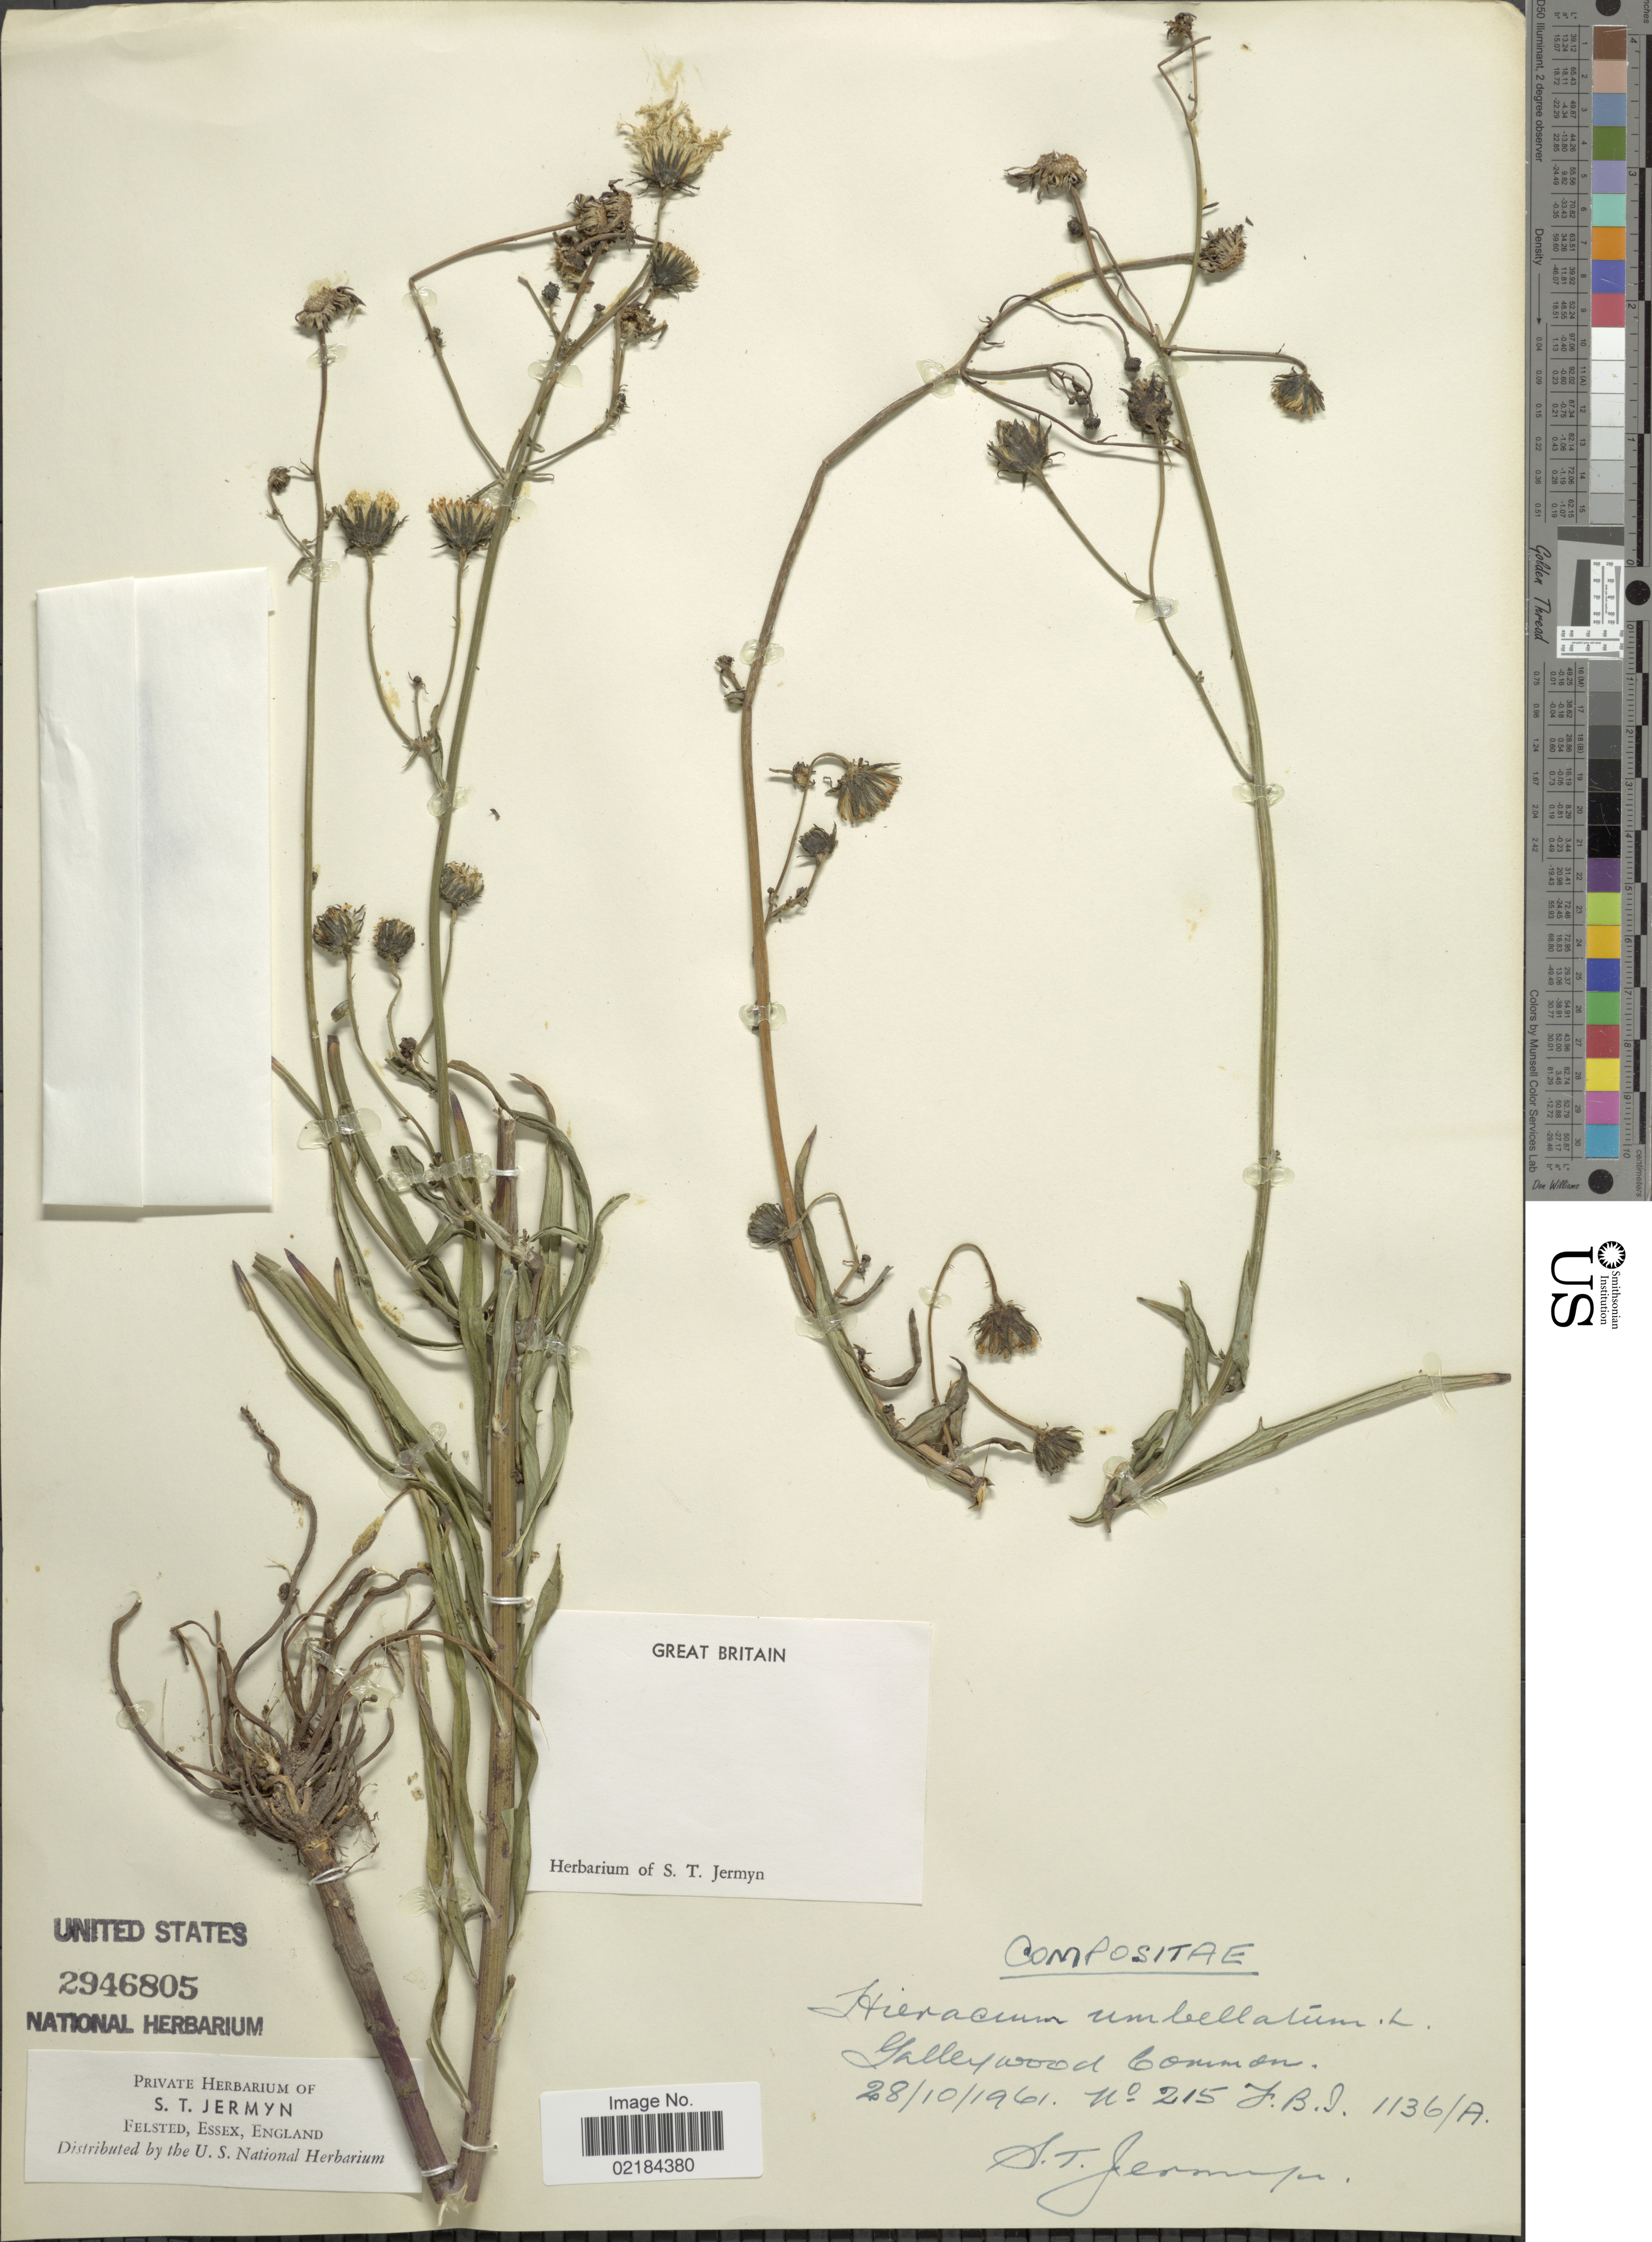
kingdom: Plantae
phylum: Tracheophyta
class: Magnoliopsida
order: Asterales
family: Asteraceae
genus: Hieracium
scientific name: Hieracium umbellatum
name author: L.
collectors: S. Jermyn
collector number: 215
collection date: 1961-10-28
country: United Kingdom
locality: Great Britain. Galleywood Common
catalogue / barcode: US 2946805